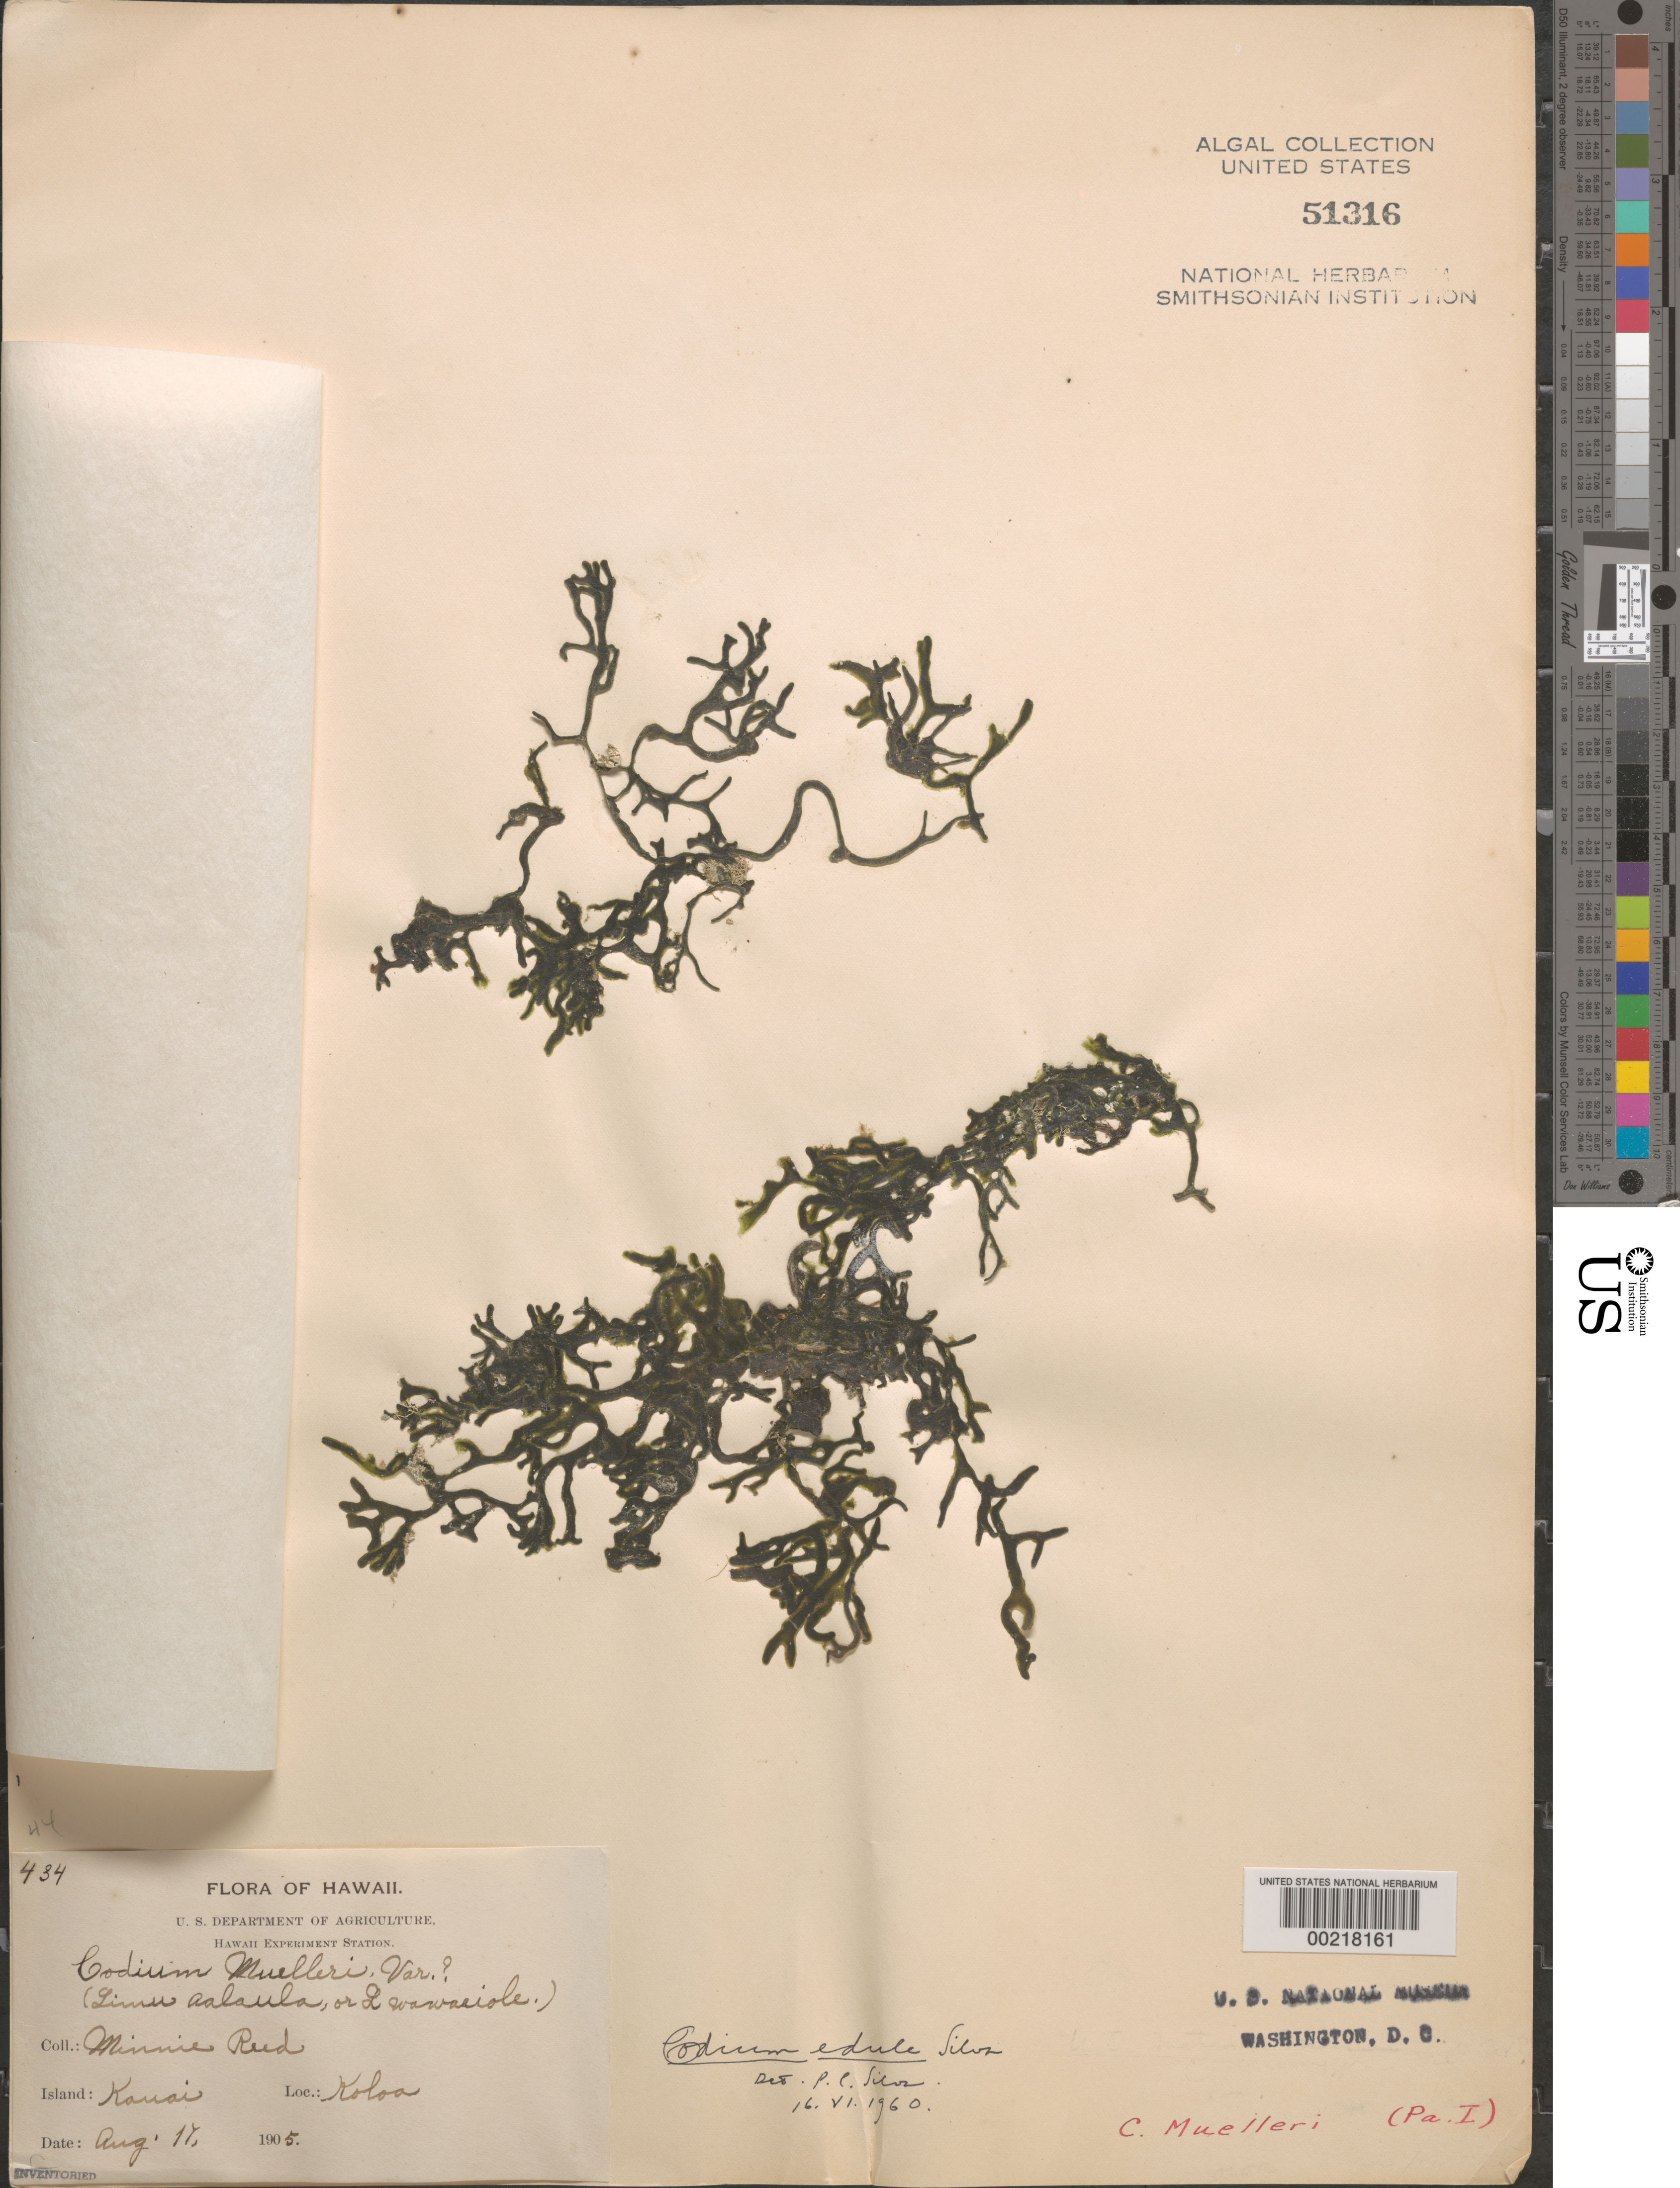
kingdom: Plantae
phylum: Chlorophyta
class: Ulvophyceae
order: Bryopsidales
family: Codiaceae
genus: Codium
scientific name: Codium edule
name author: P.C. Silva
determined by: Silva, P. C.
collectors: M. Reed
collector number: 434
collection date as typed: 17 Aug 1905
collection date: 1905-08-17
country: United States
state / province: Hawaii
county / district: Kauai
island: Kaua'i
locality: Koloa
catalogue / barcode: US 51316